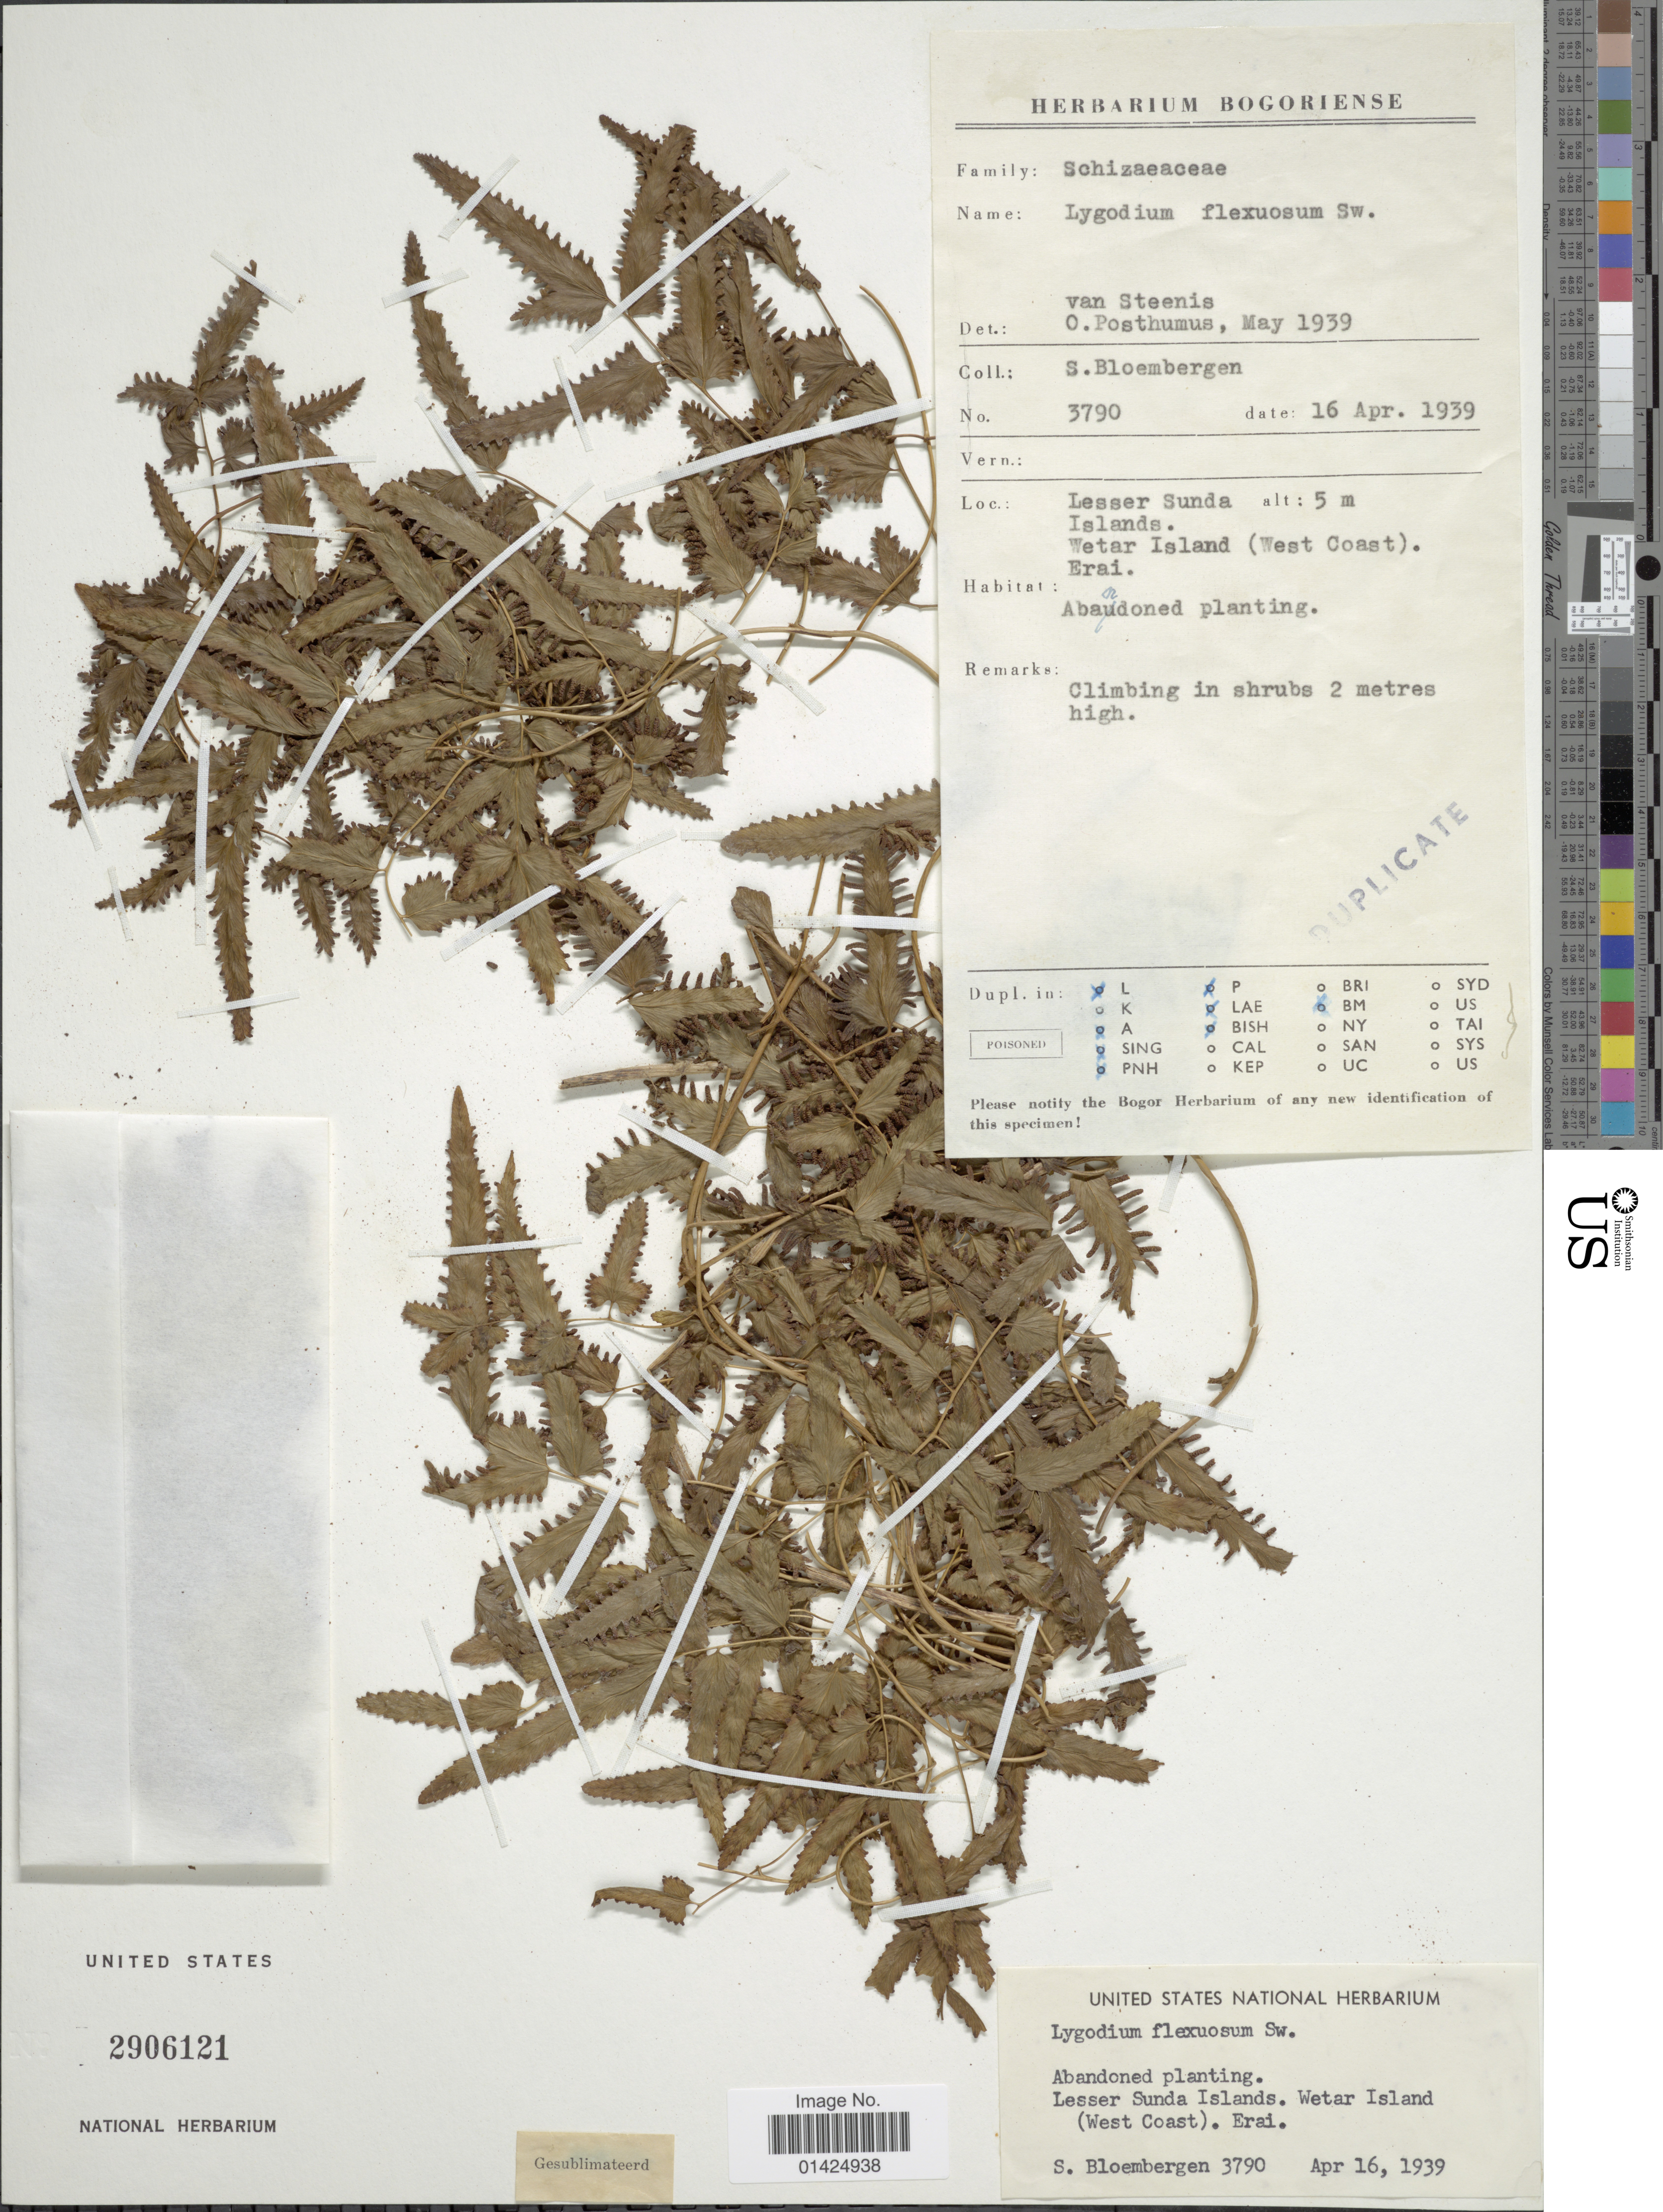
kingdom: Plantae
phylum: Tracheophyta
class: Polypodiopsida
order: Schizaeales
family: Lygodiaceae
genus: Lygodium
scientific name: Lygodium flexuosum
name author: Sw.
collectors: S. Bloembergen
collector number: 3790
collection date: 1939-04-16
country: Indonesia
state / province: Nusa Tenggara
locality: Lesser Sunda Islands. Wetar Island (West Coast). Erai.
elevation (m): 5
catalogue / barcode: US 2906121